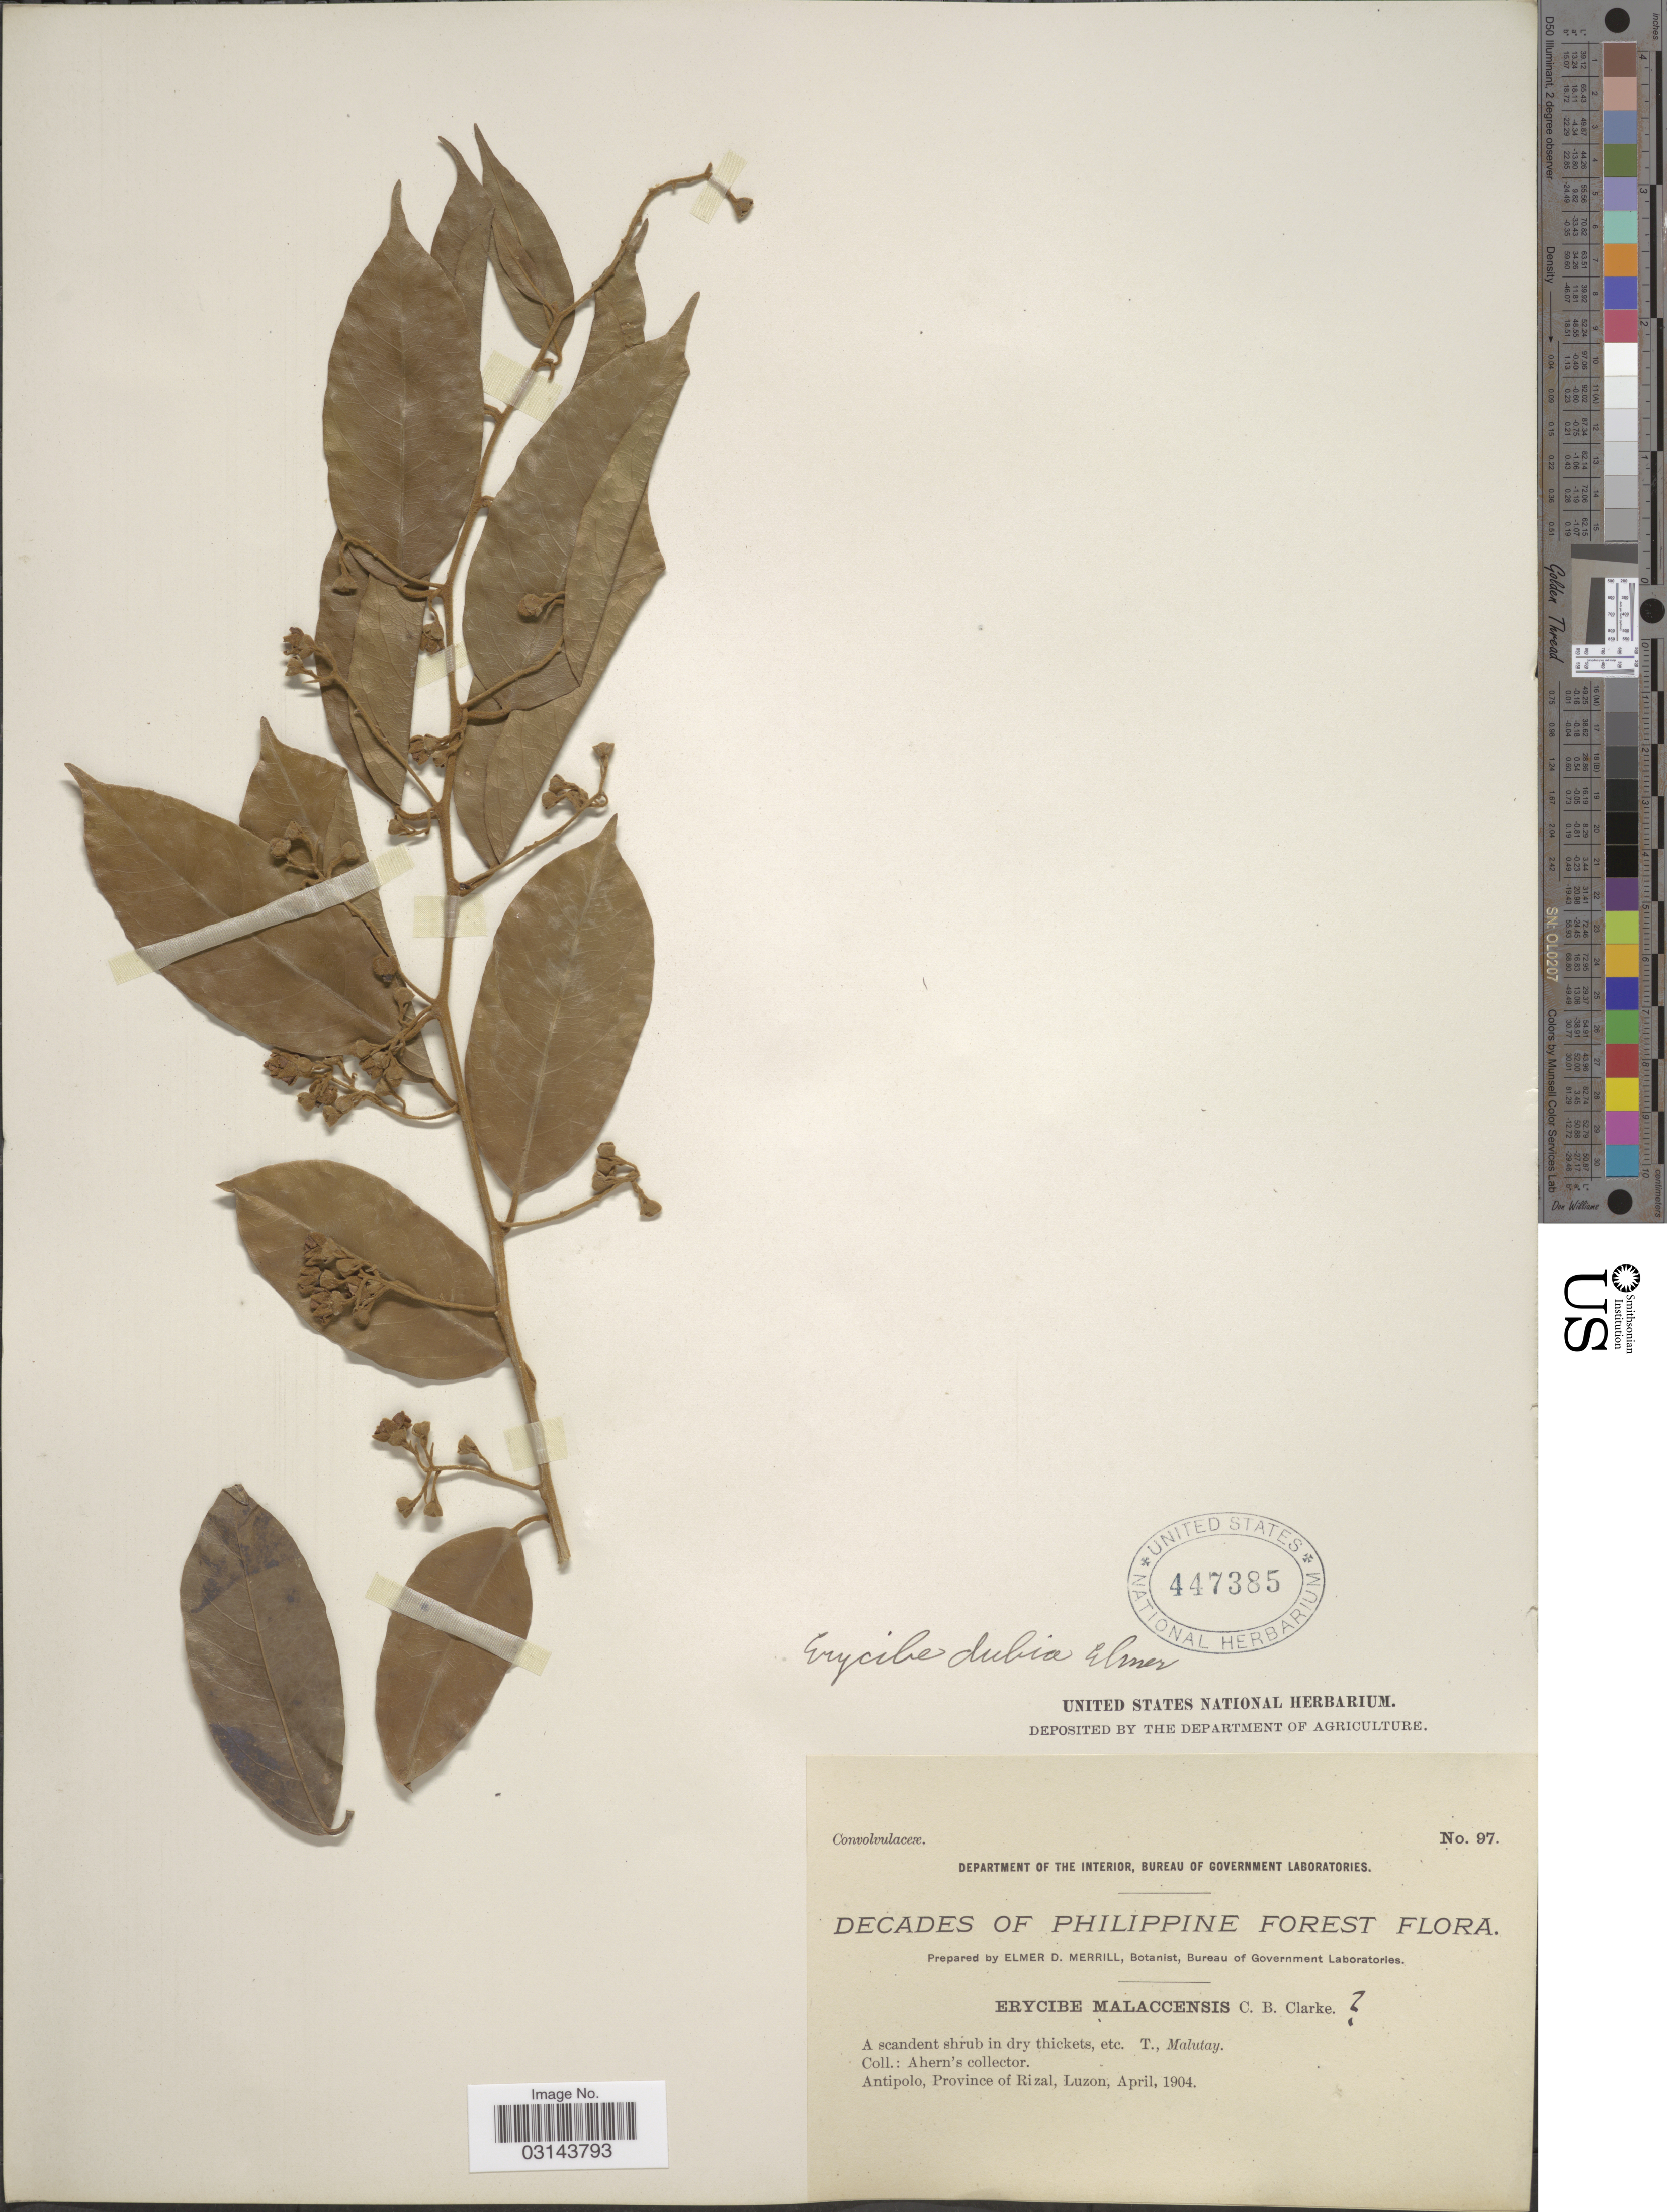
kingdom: Plantae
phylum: Tracheophyta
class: Magnoliopsida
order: Solanales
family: Convolvulaceae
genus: Erycibe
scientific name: Erycibe malaccensis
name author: C.B. Clarke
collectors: Ahern's collector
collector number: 97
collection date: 1904-04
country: Philippines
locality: Antipolo, Province of Rizal, Luzon.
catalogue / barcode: US 447385